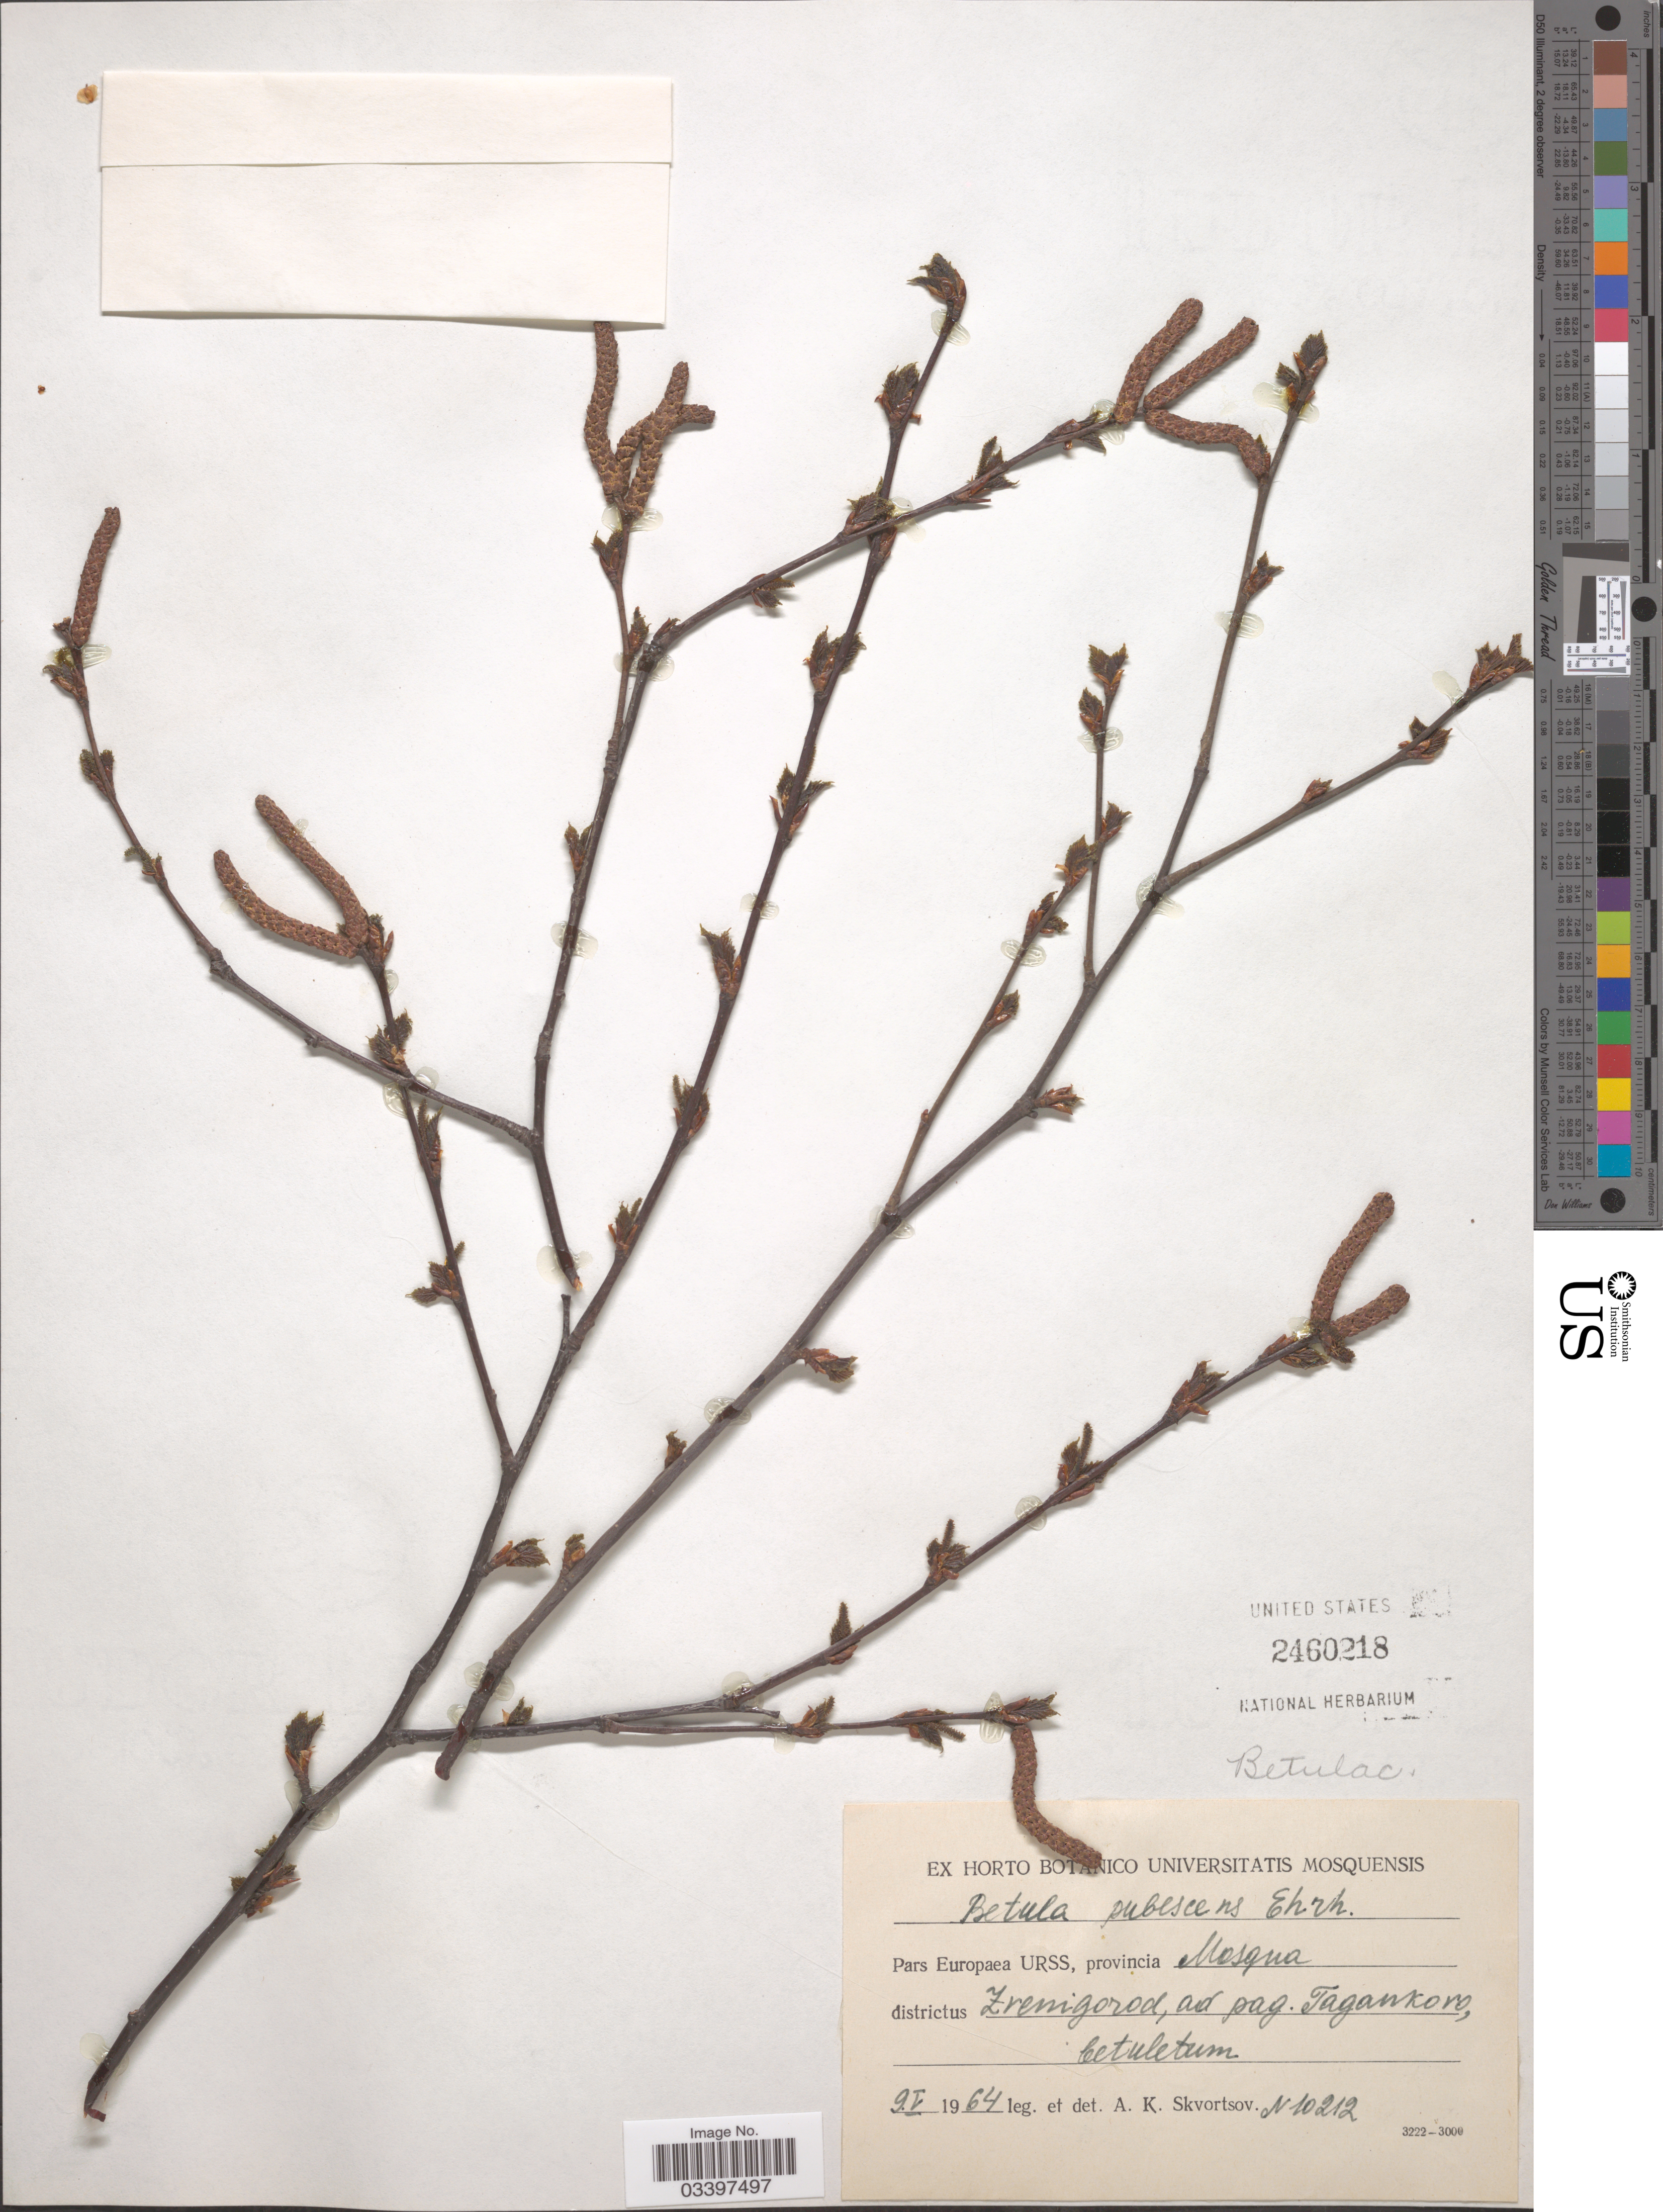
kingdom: Plantae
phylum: Tracheophyta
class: Magnoliopsida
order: Fagales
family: Betulaceae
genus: Betula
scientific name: Betula pubescens var. friesii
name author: (Larsson ex Hartm.) Nyman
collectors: A. K. Skvortsov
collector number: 10212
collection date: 1964-05-09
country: Russian Federation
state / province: Moscow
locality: Pars Europaea URSS, provincia Mosqua. Districtus Zvenigorod, ad pag. Tagankovo, betuletum.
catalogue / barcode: US 2460218